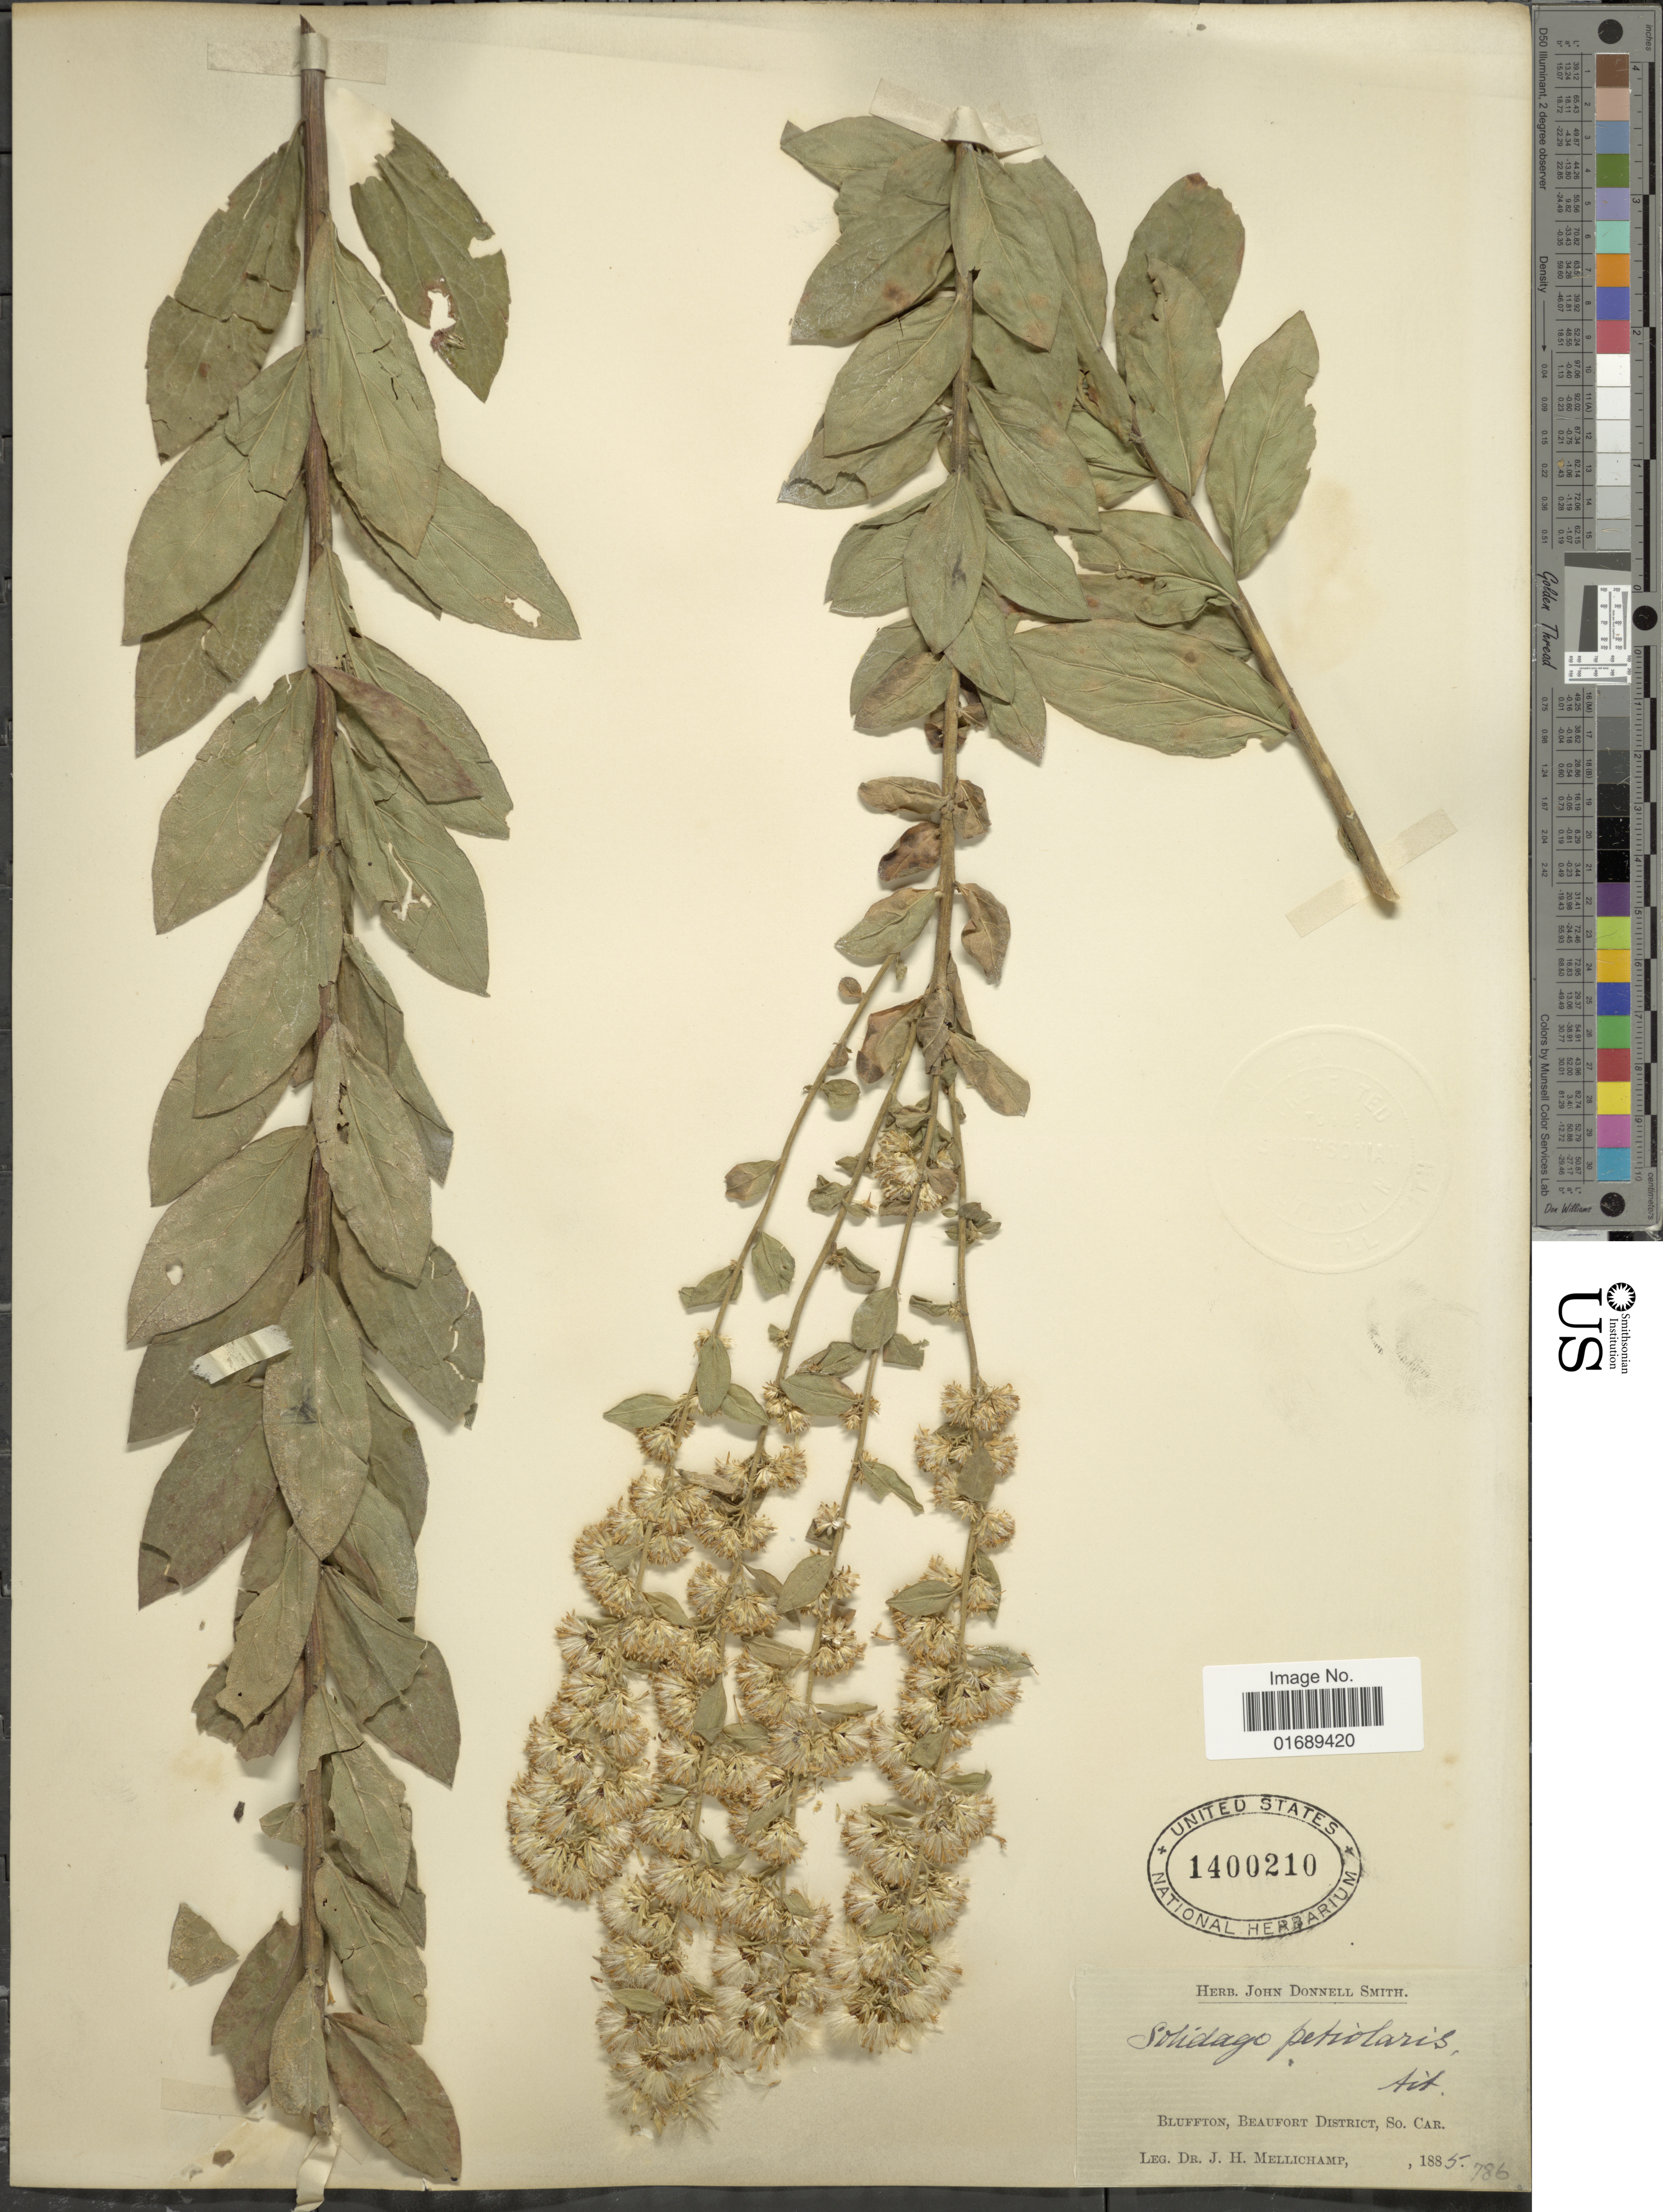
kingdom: Plantae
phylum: Tracheophyta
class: Magnoliopsida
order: Asterales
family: Asteraceae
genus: Solidago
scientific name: Solidago petiolaris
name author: Aiton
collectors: J. H. Mellichamp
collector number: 786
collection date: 1885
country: United States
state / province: South Carolina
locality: Bluffton, Beaufort District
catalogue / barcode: US 1400210